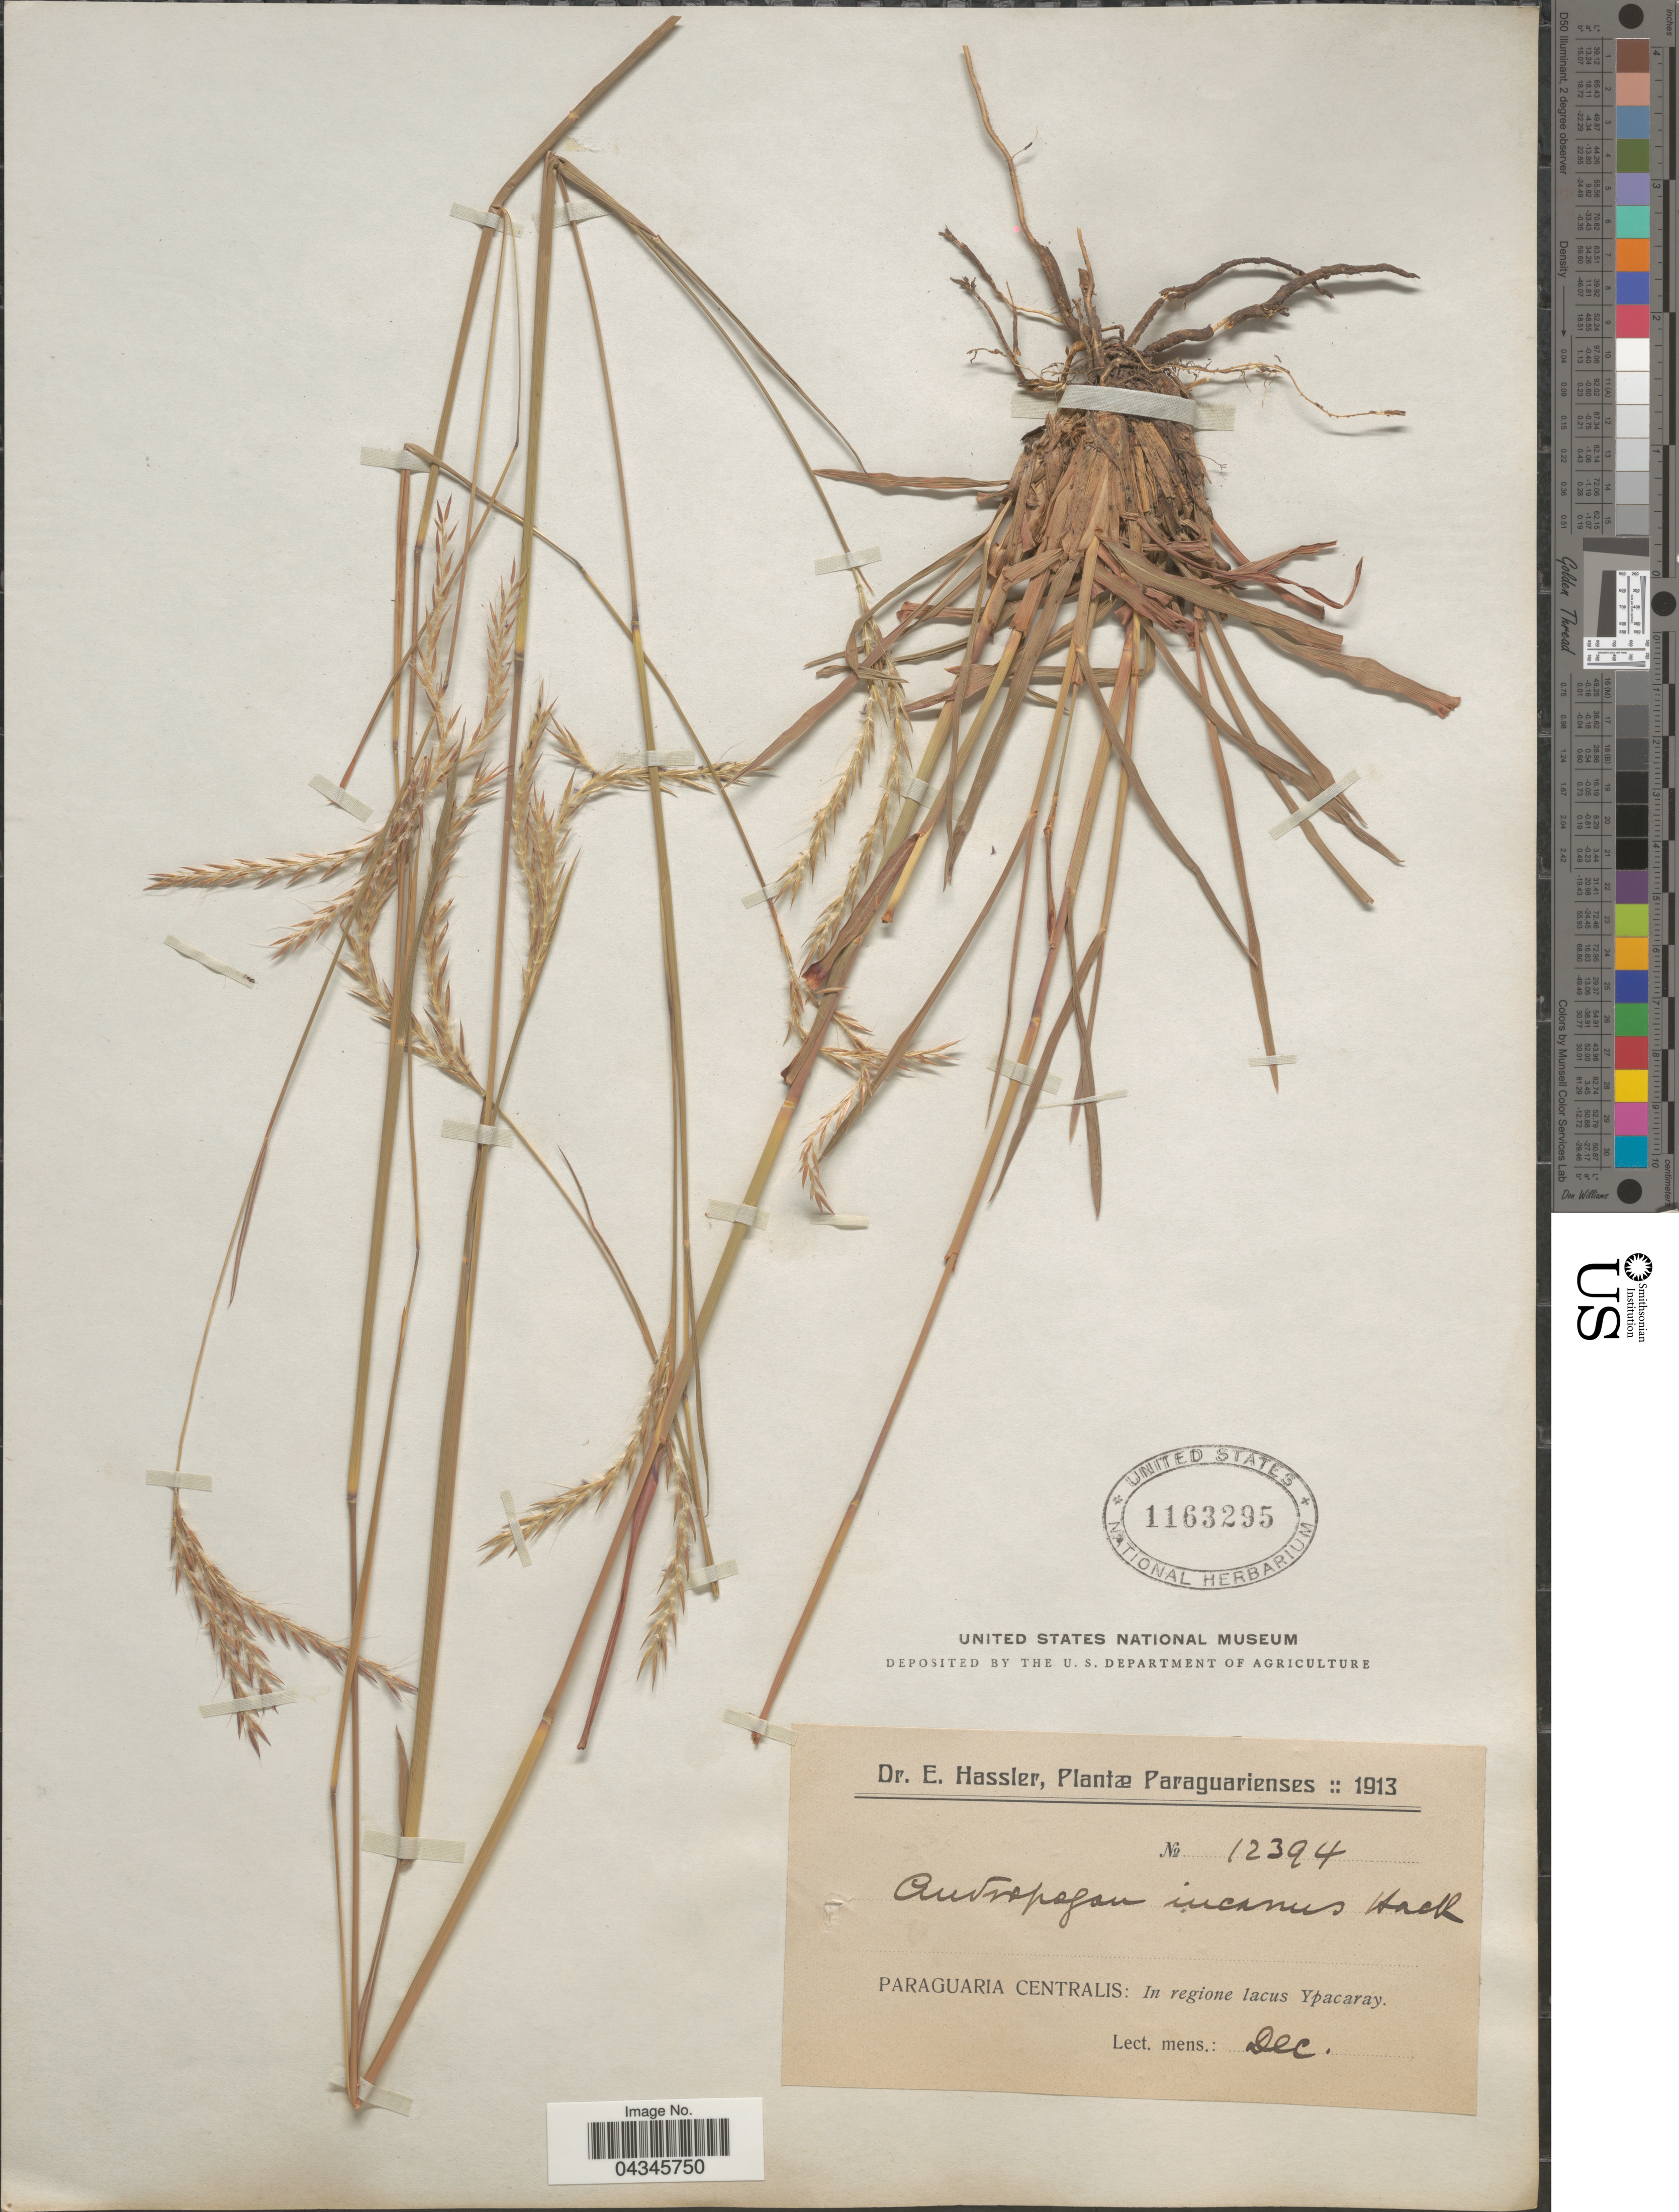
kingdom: Plantae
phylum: Tracheophyta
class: Liliopsida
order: Poales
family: Poaceae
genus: Andropogon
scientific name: Andropogon lateralis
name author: Nees in Mart.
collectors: E. Hassler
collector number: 12394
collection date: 1913-12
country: Paraguay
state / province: Paraguari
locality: Paraguaria Centralis: In regione lacus Ypacaray.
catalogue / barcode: US 1163295